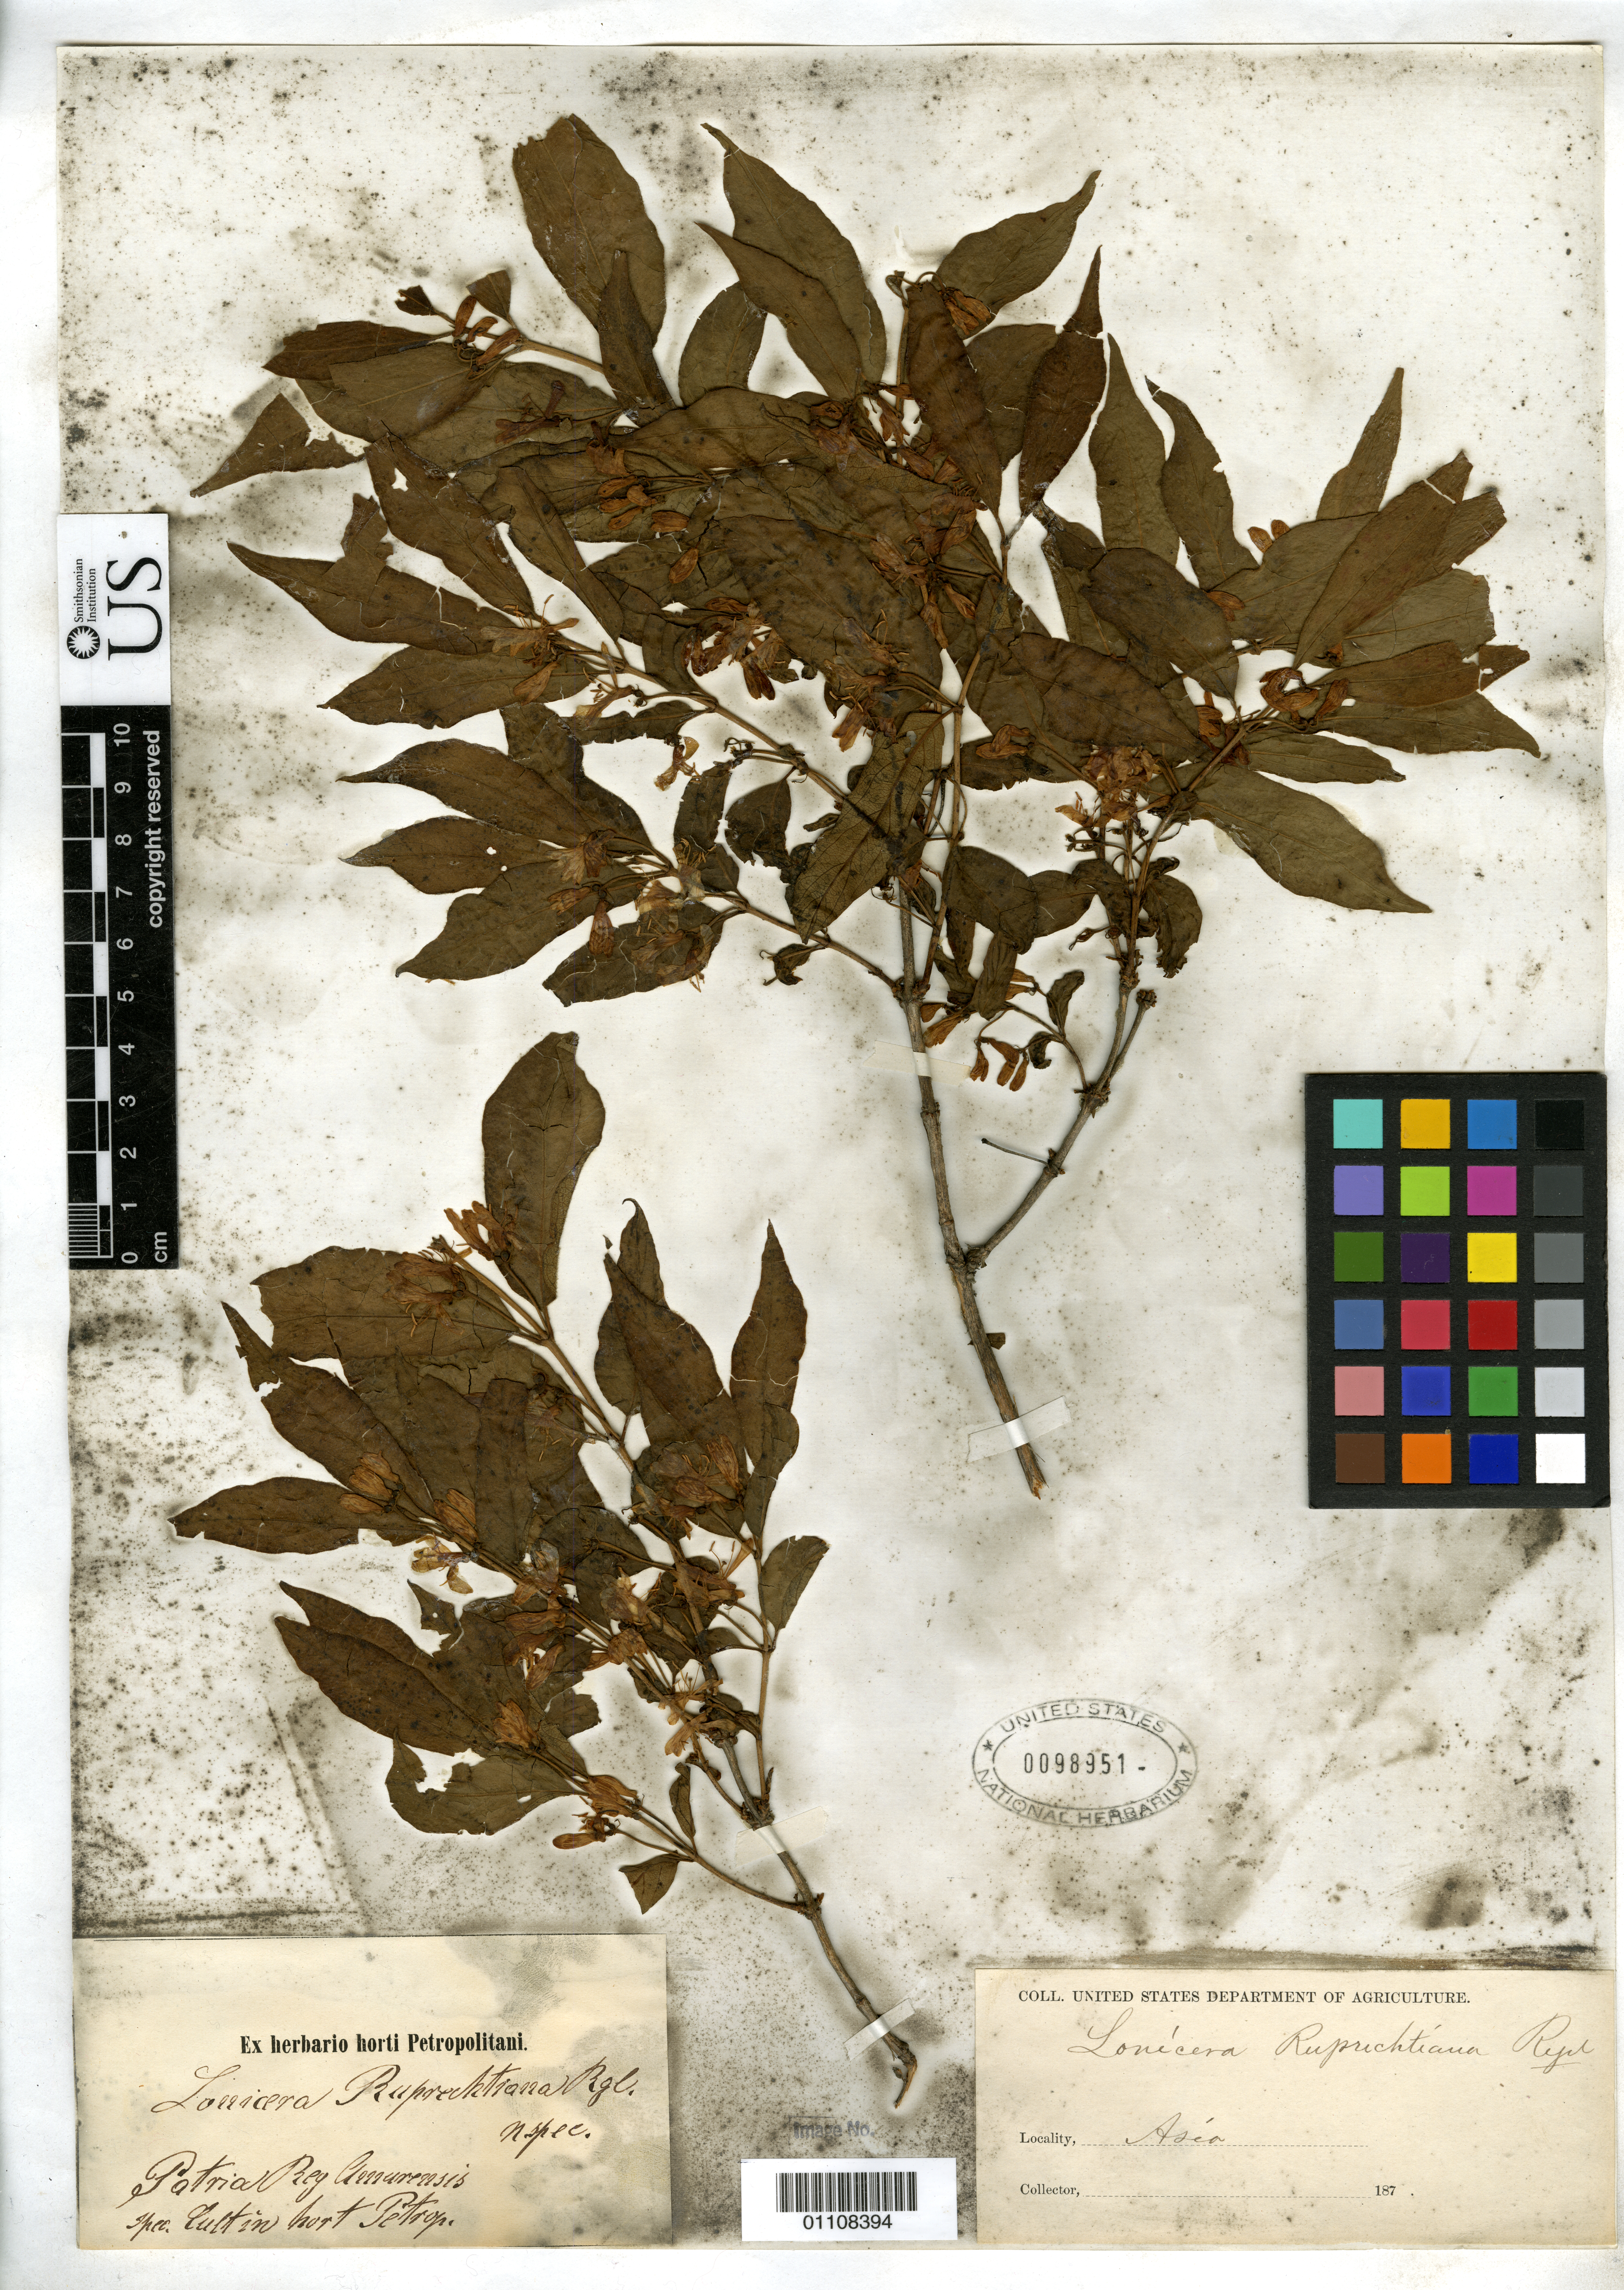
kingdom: Plantae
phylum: Tracheophyta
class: Magnoliopsida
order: Dipsacales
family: Caprifoliaceae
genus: Lonicera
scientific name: Lonicera ruprechtiana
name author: Regel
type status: Possible Type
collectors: ex Herb. Horti Bot. Petropolitani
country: China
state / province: Manchuria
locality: Amur River Region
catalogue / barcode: US 98951